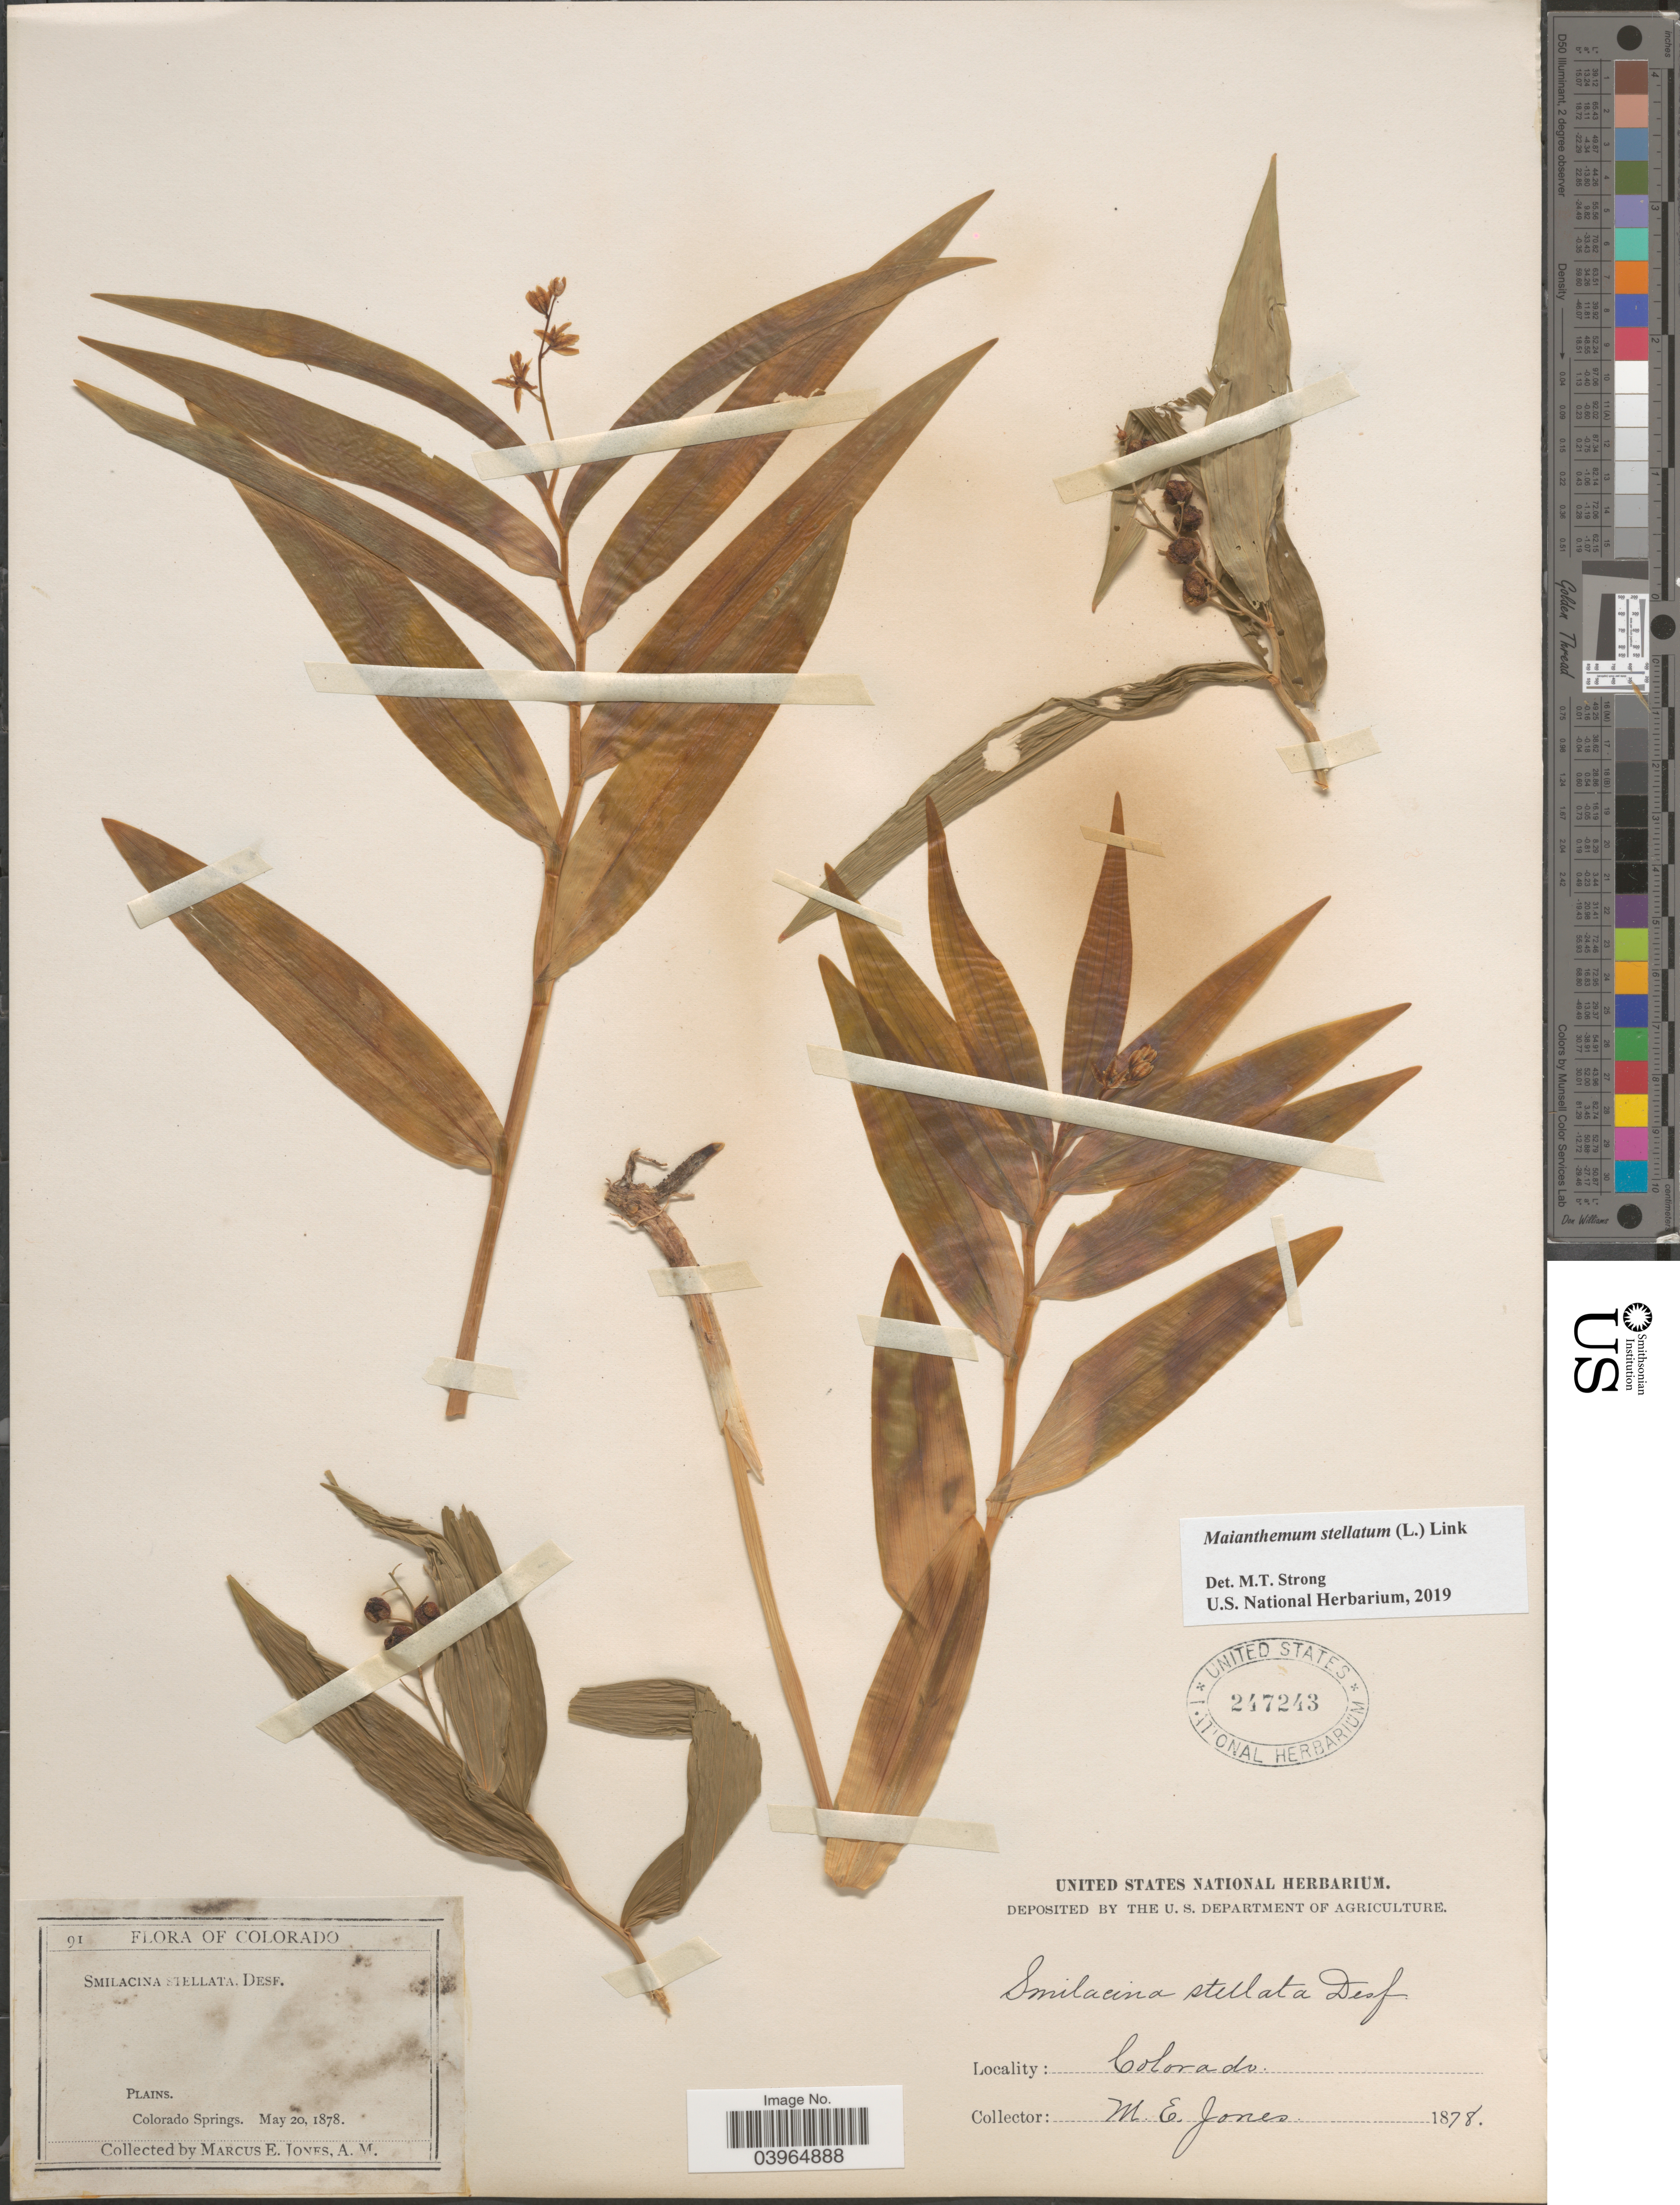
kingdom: Plantae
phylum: Tracheophyta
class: Liliopsida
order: Asparagales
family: Asparagaceae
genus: Maianthemum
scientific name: Maianthemum stellatum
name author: (L.) Link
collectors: M. E. Jones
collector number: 91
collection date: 1878-05-20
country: United States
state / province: Colorado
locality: Colorado Springs.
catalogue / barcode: US 247243